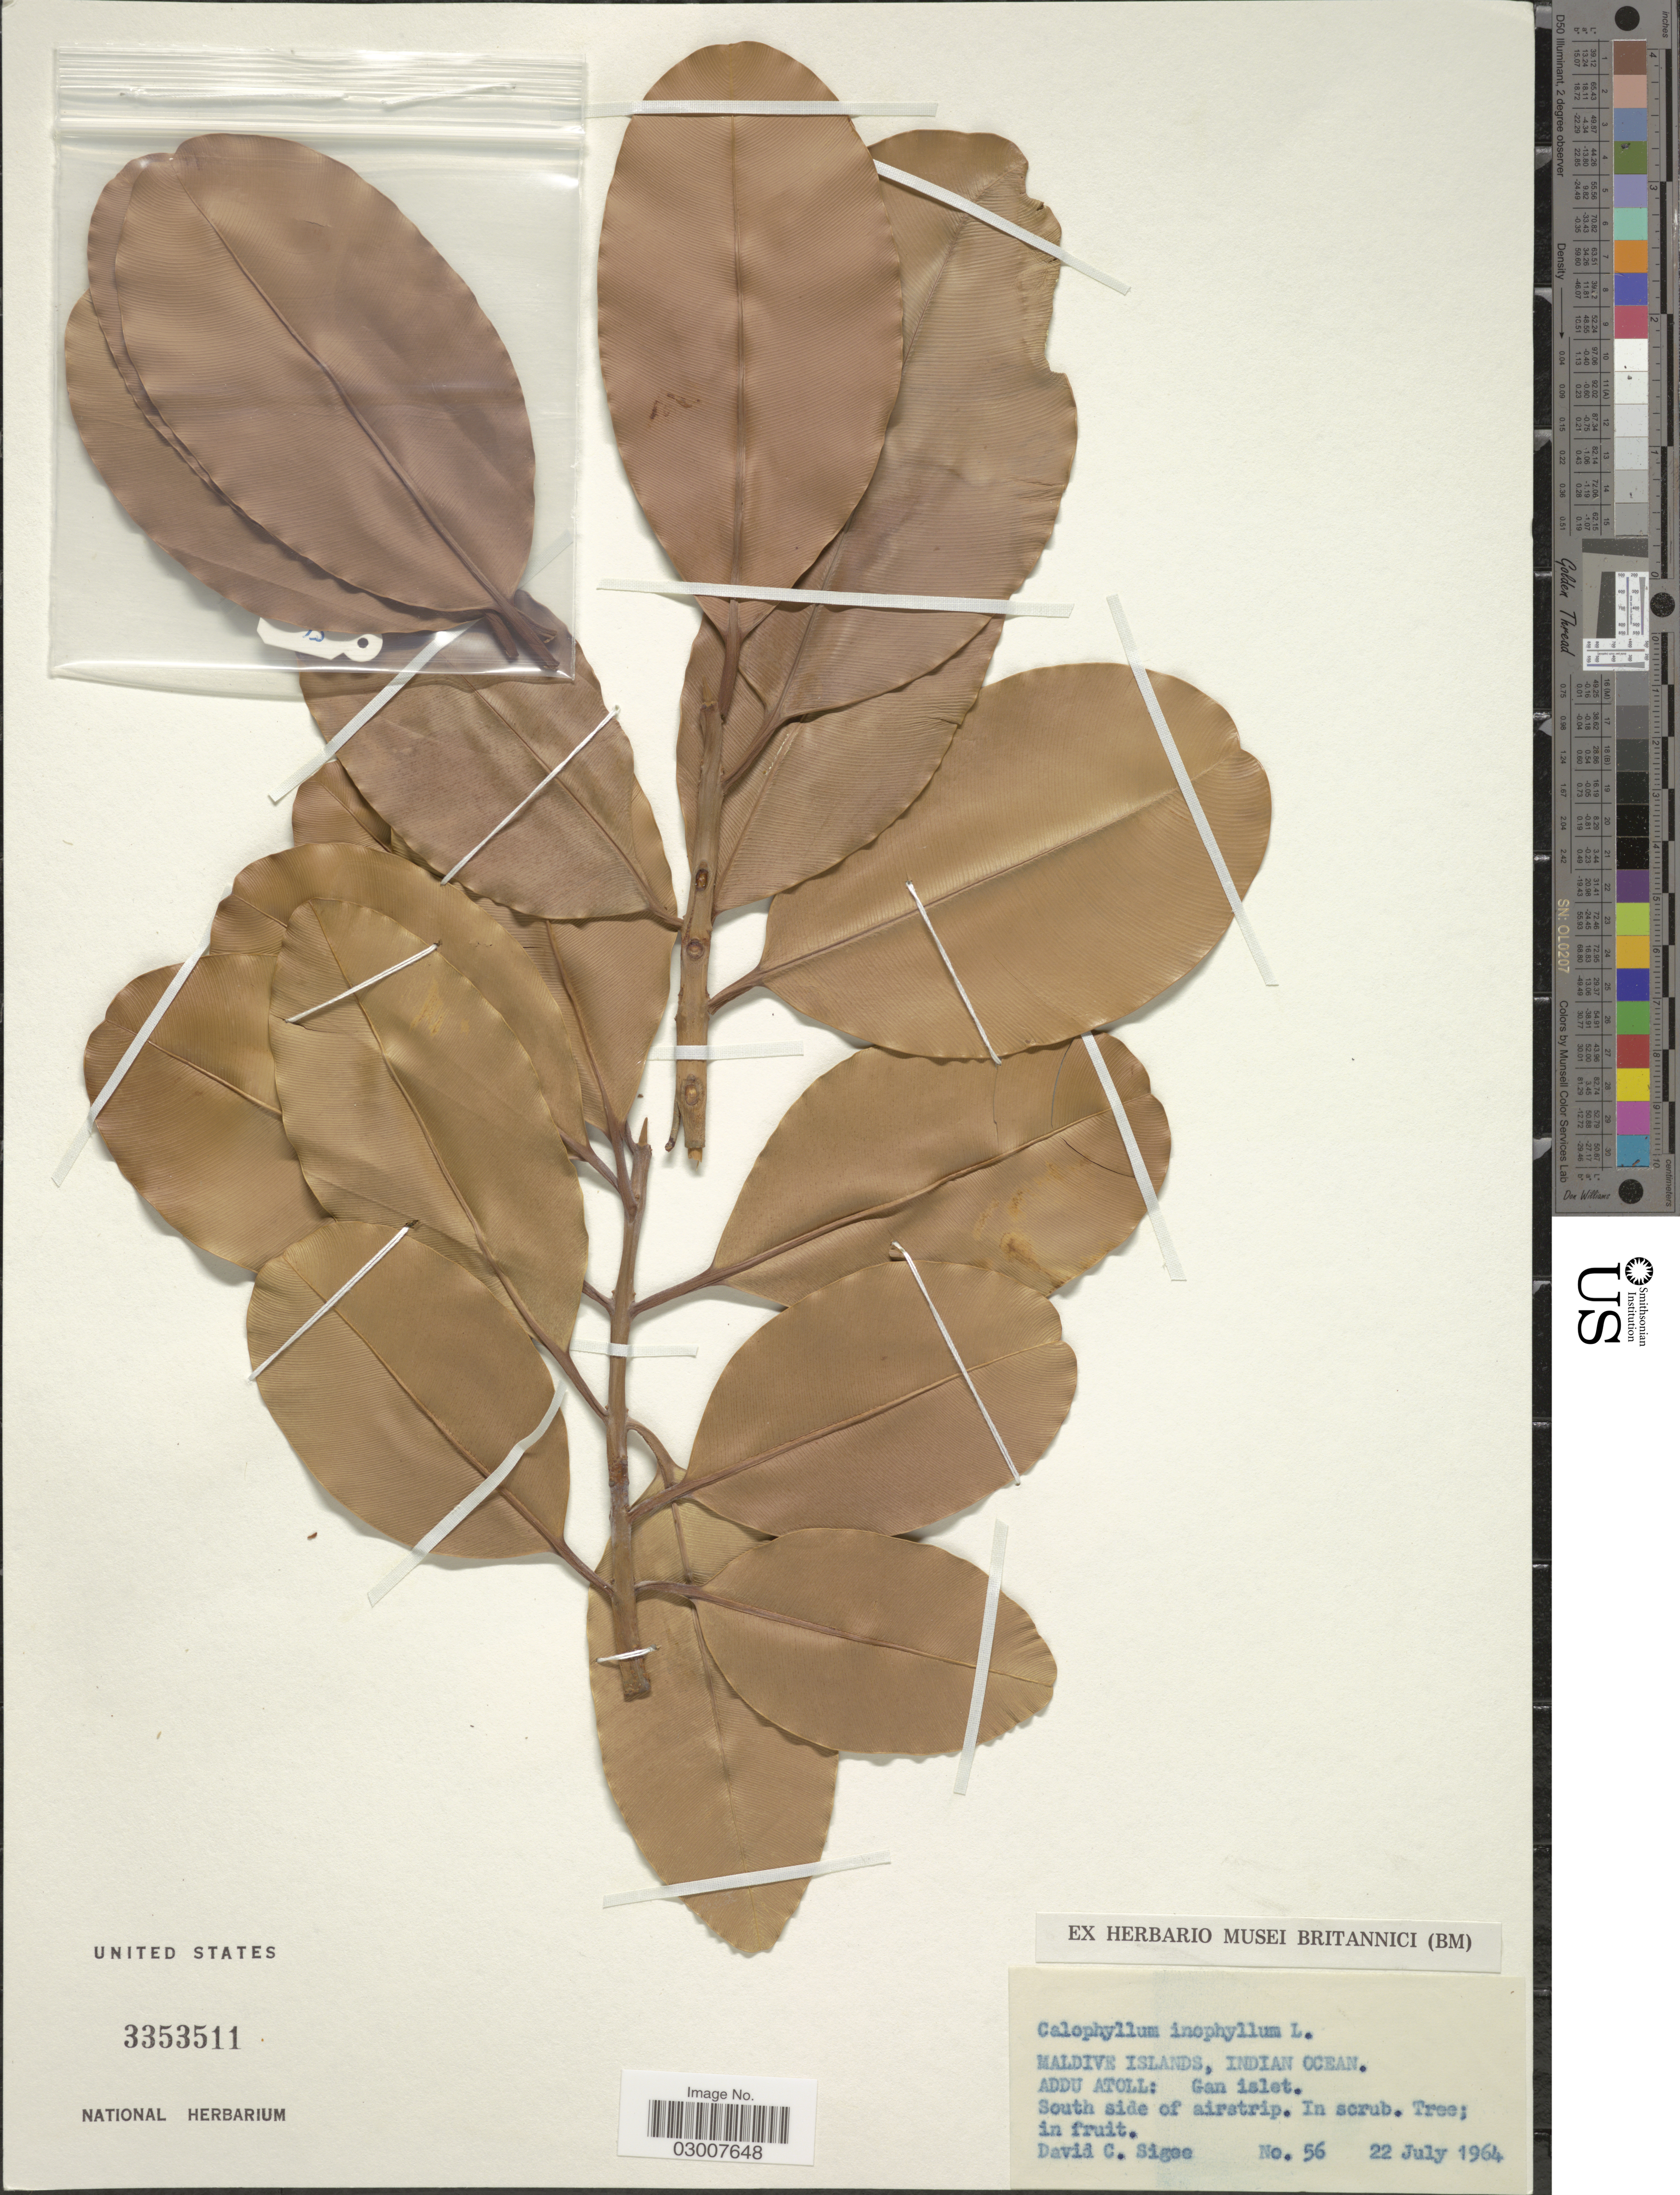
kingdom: Plantae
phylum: Tracheophyta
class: Magnoliopsida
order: Malpighiales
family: Calophyllaceae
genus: Calophyllum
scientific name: Calophyllum inophyllum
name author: L.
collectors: D. C. Sigee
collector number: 56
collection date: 1964-07-22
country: Maldive Islands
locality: Indian Ocean. Addu Atoll: Gan islet. South side of airstrip.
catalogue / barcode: US 3353511